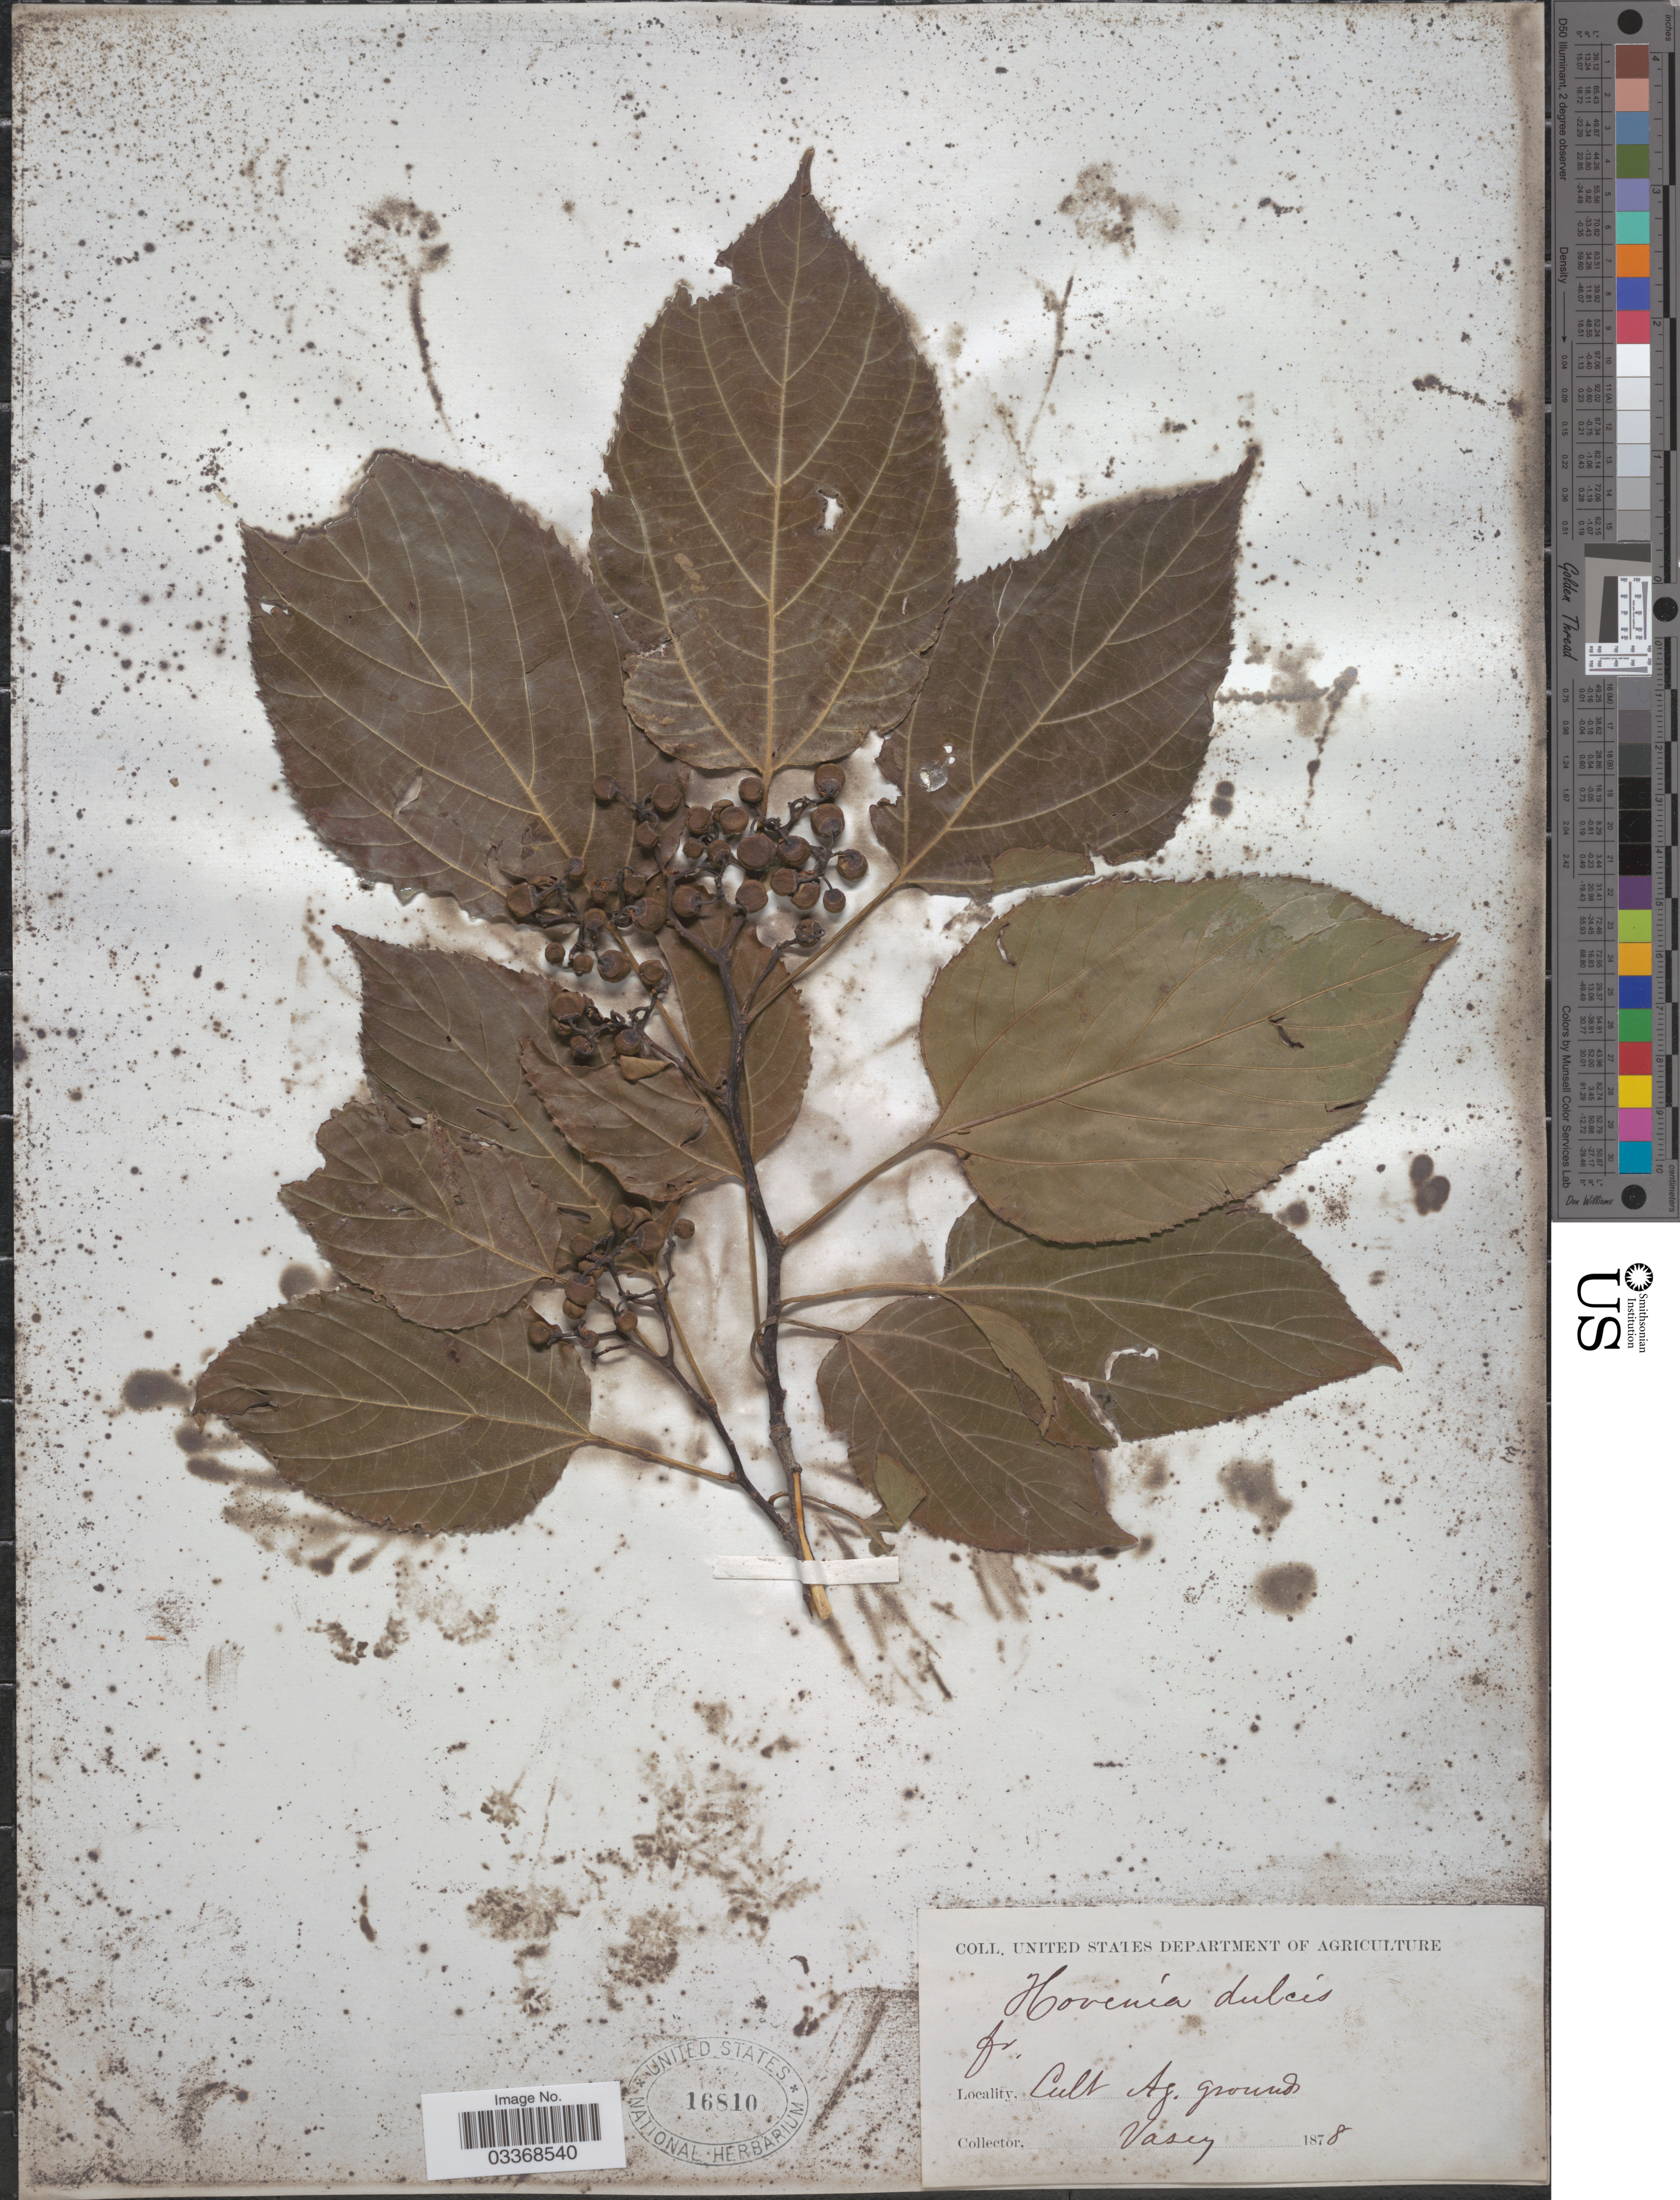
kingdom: Plantae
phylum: Tracheophyta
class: Magnoliopsida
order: Rosales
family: Rhamnaceae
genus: Hovenia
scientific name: Hovenia dulcis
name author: Thunb.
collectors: Vasey, --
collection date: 1878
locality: Ag. grounds.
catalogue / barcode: US 16810